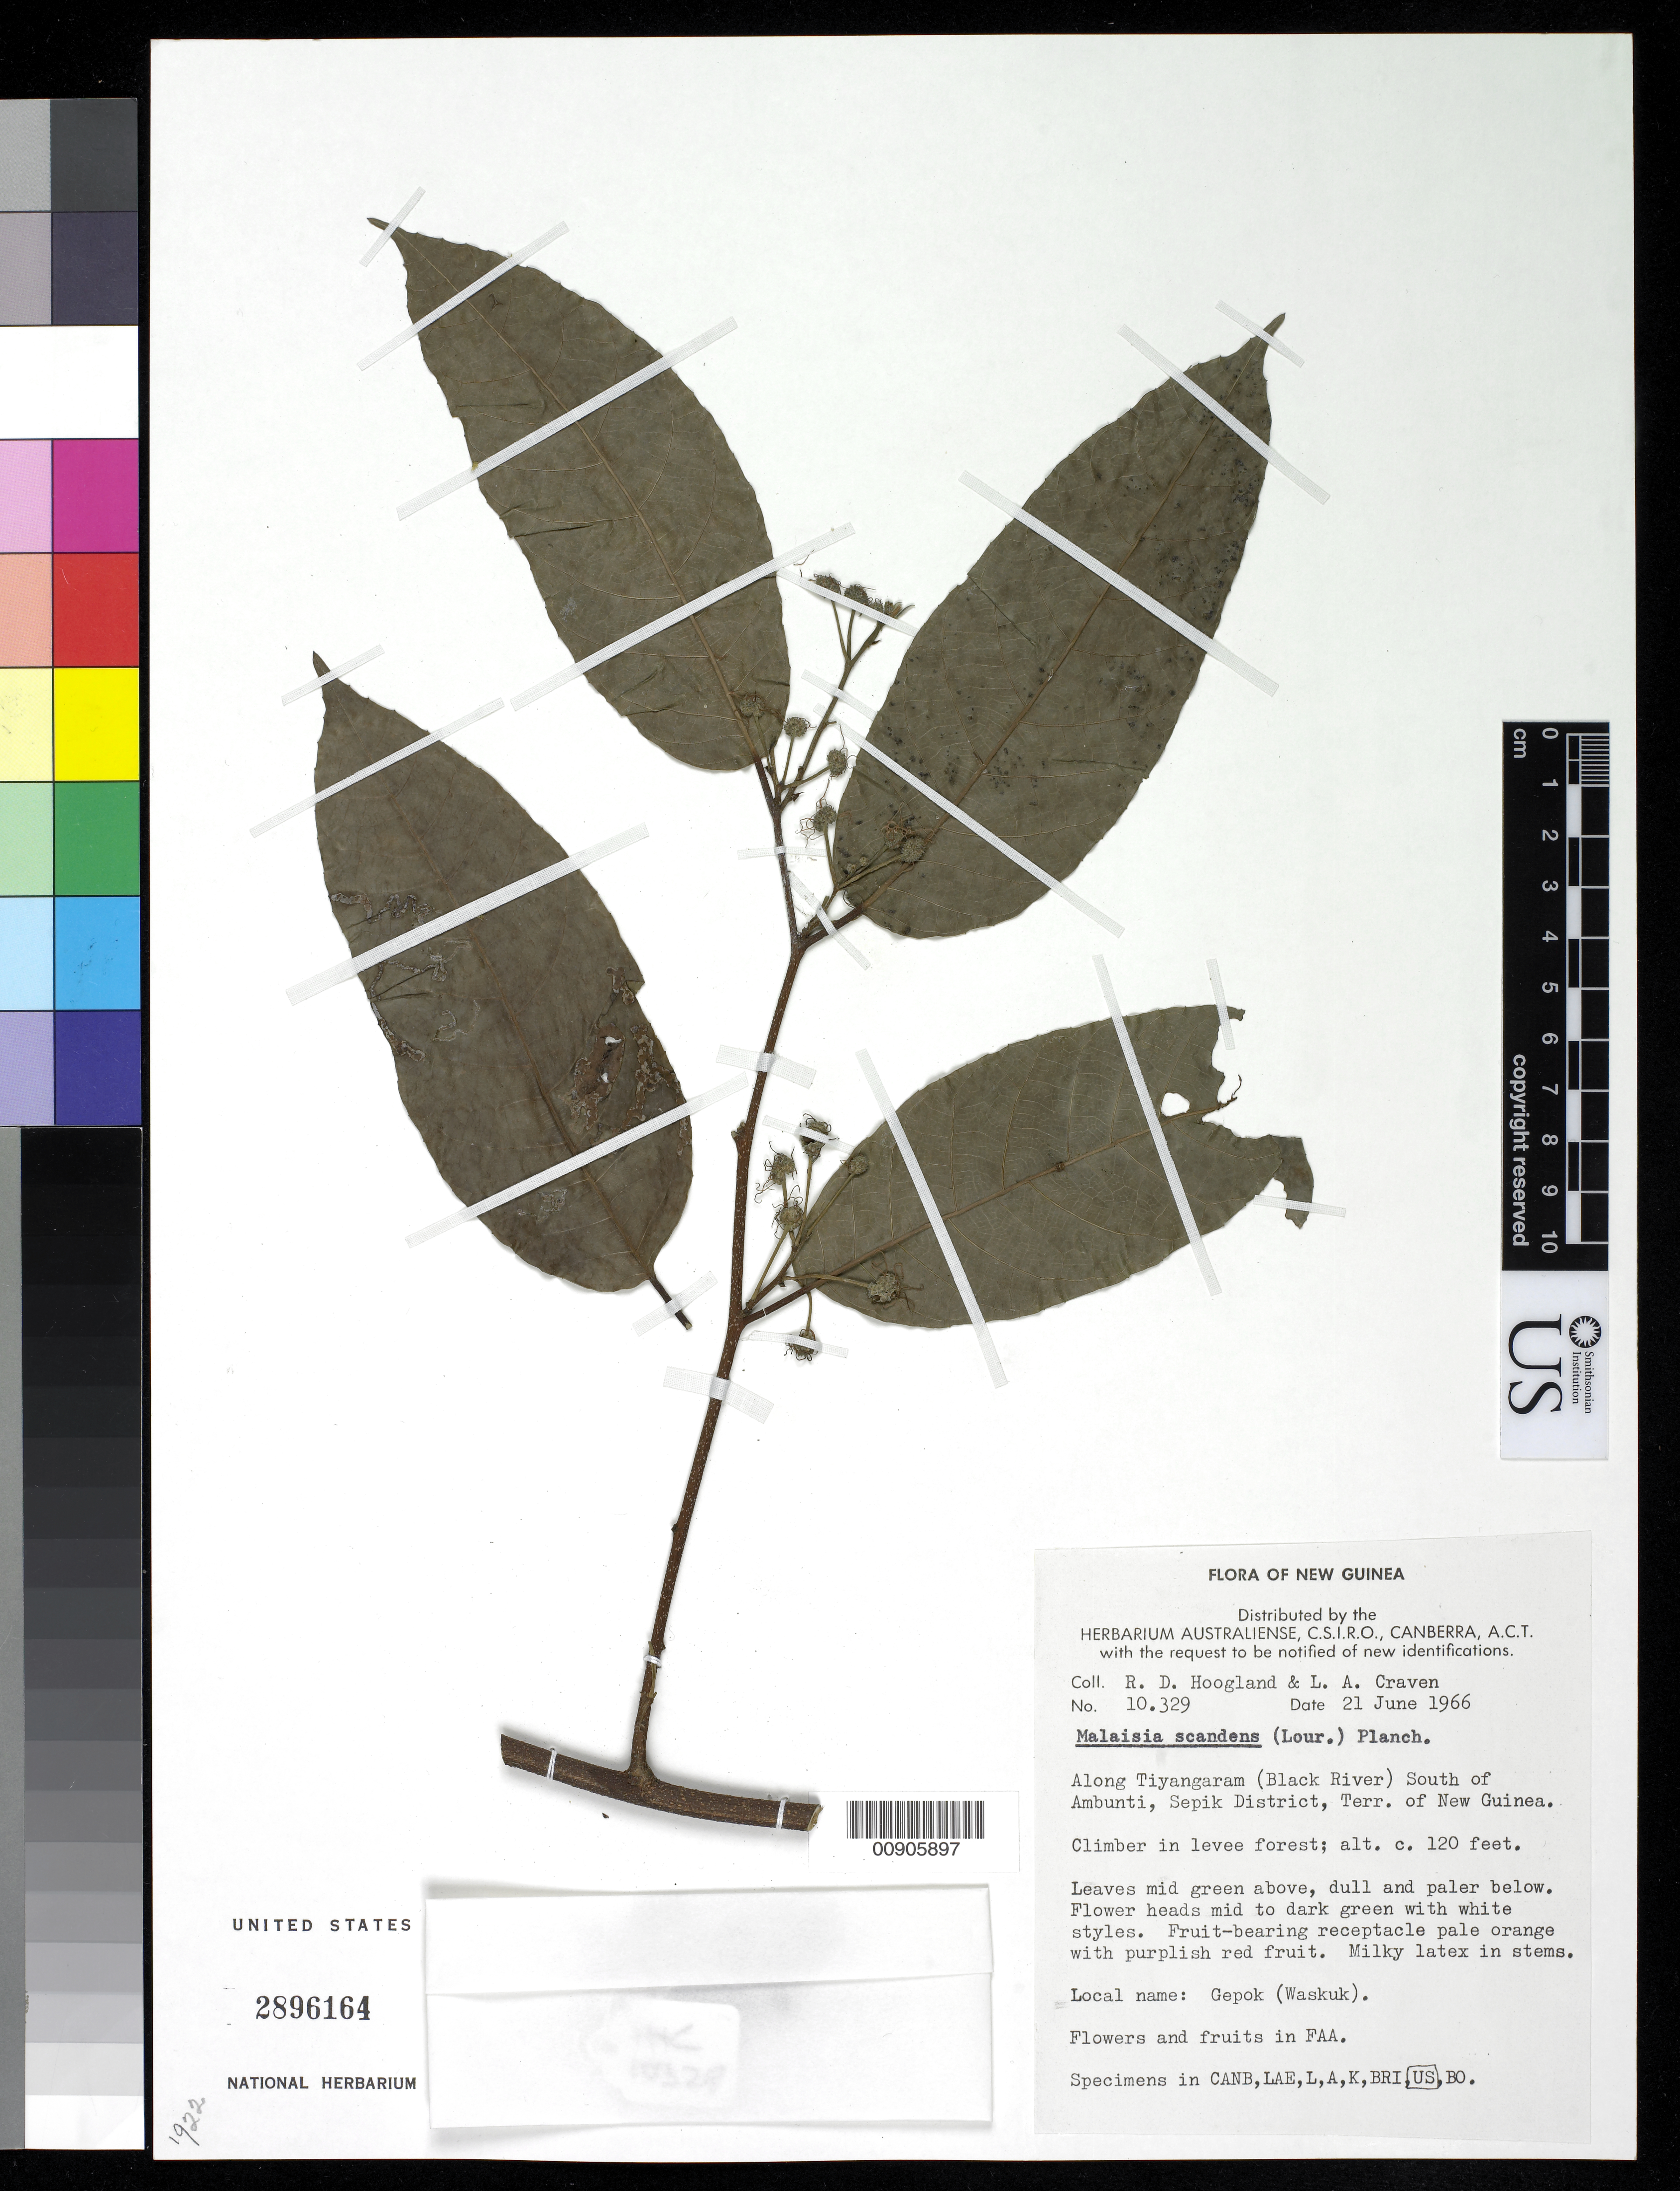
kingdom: Plantae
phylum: Tracheophyta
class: Magnoliopsida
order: Rosales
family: Moraceae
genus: Malaisia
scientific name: Malaisia scandens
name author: (Lour.) Planch.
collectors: R. D. Hoogland & L. A. Craven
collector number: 10329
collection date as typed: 21 Jun 1966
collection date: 1966-06-21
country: Papua New Guinea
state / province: East Sepik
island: New Guinea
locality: Along Tiyangaram (Black River) South of Ambunti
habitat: levee forest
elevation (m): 37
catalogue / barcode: US 2896164